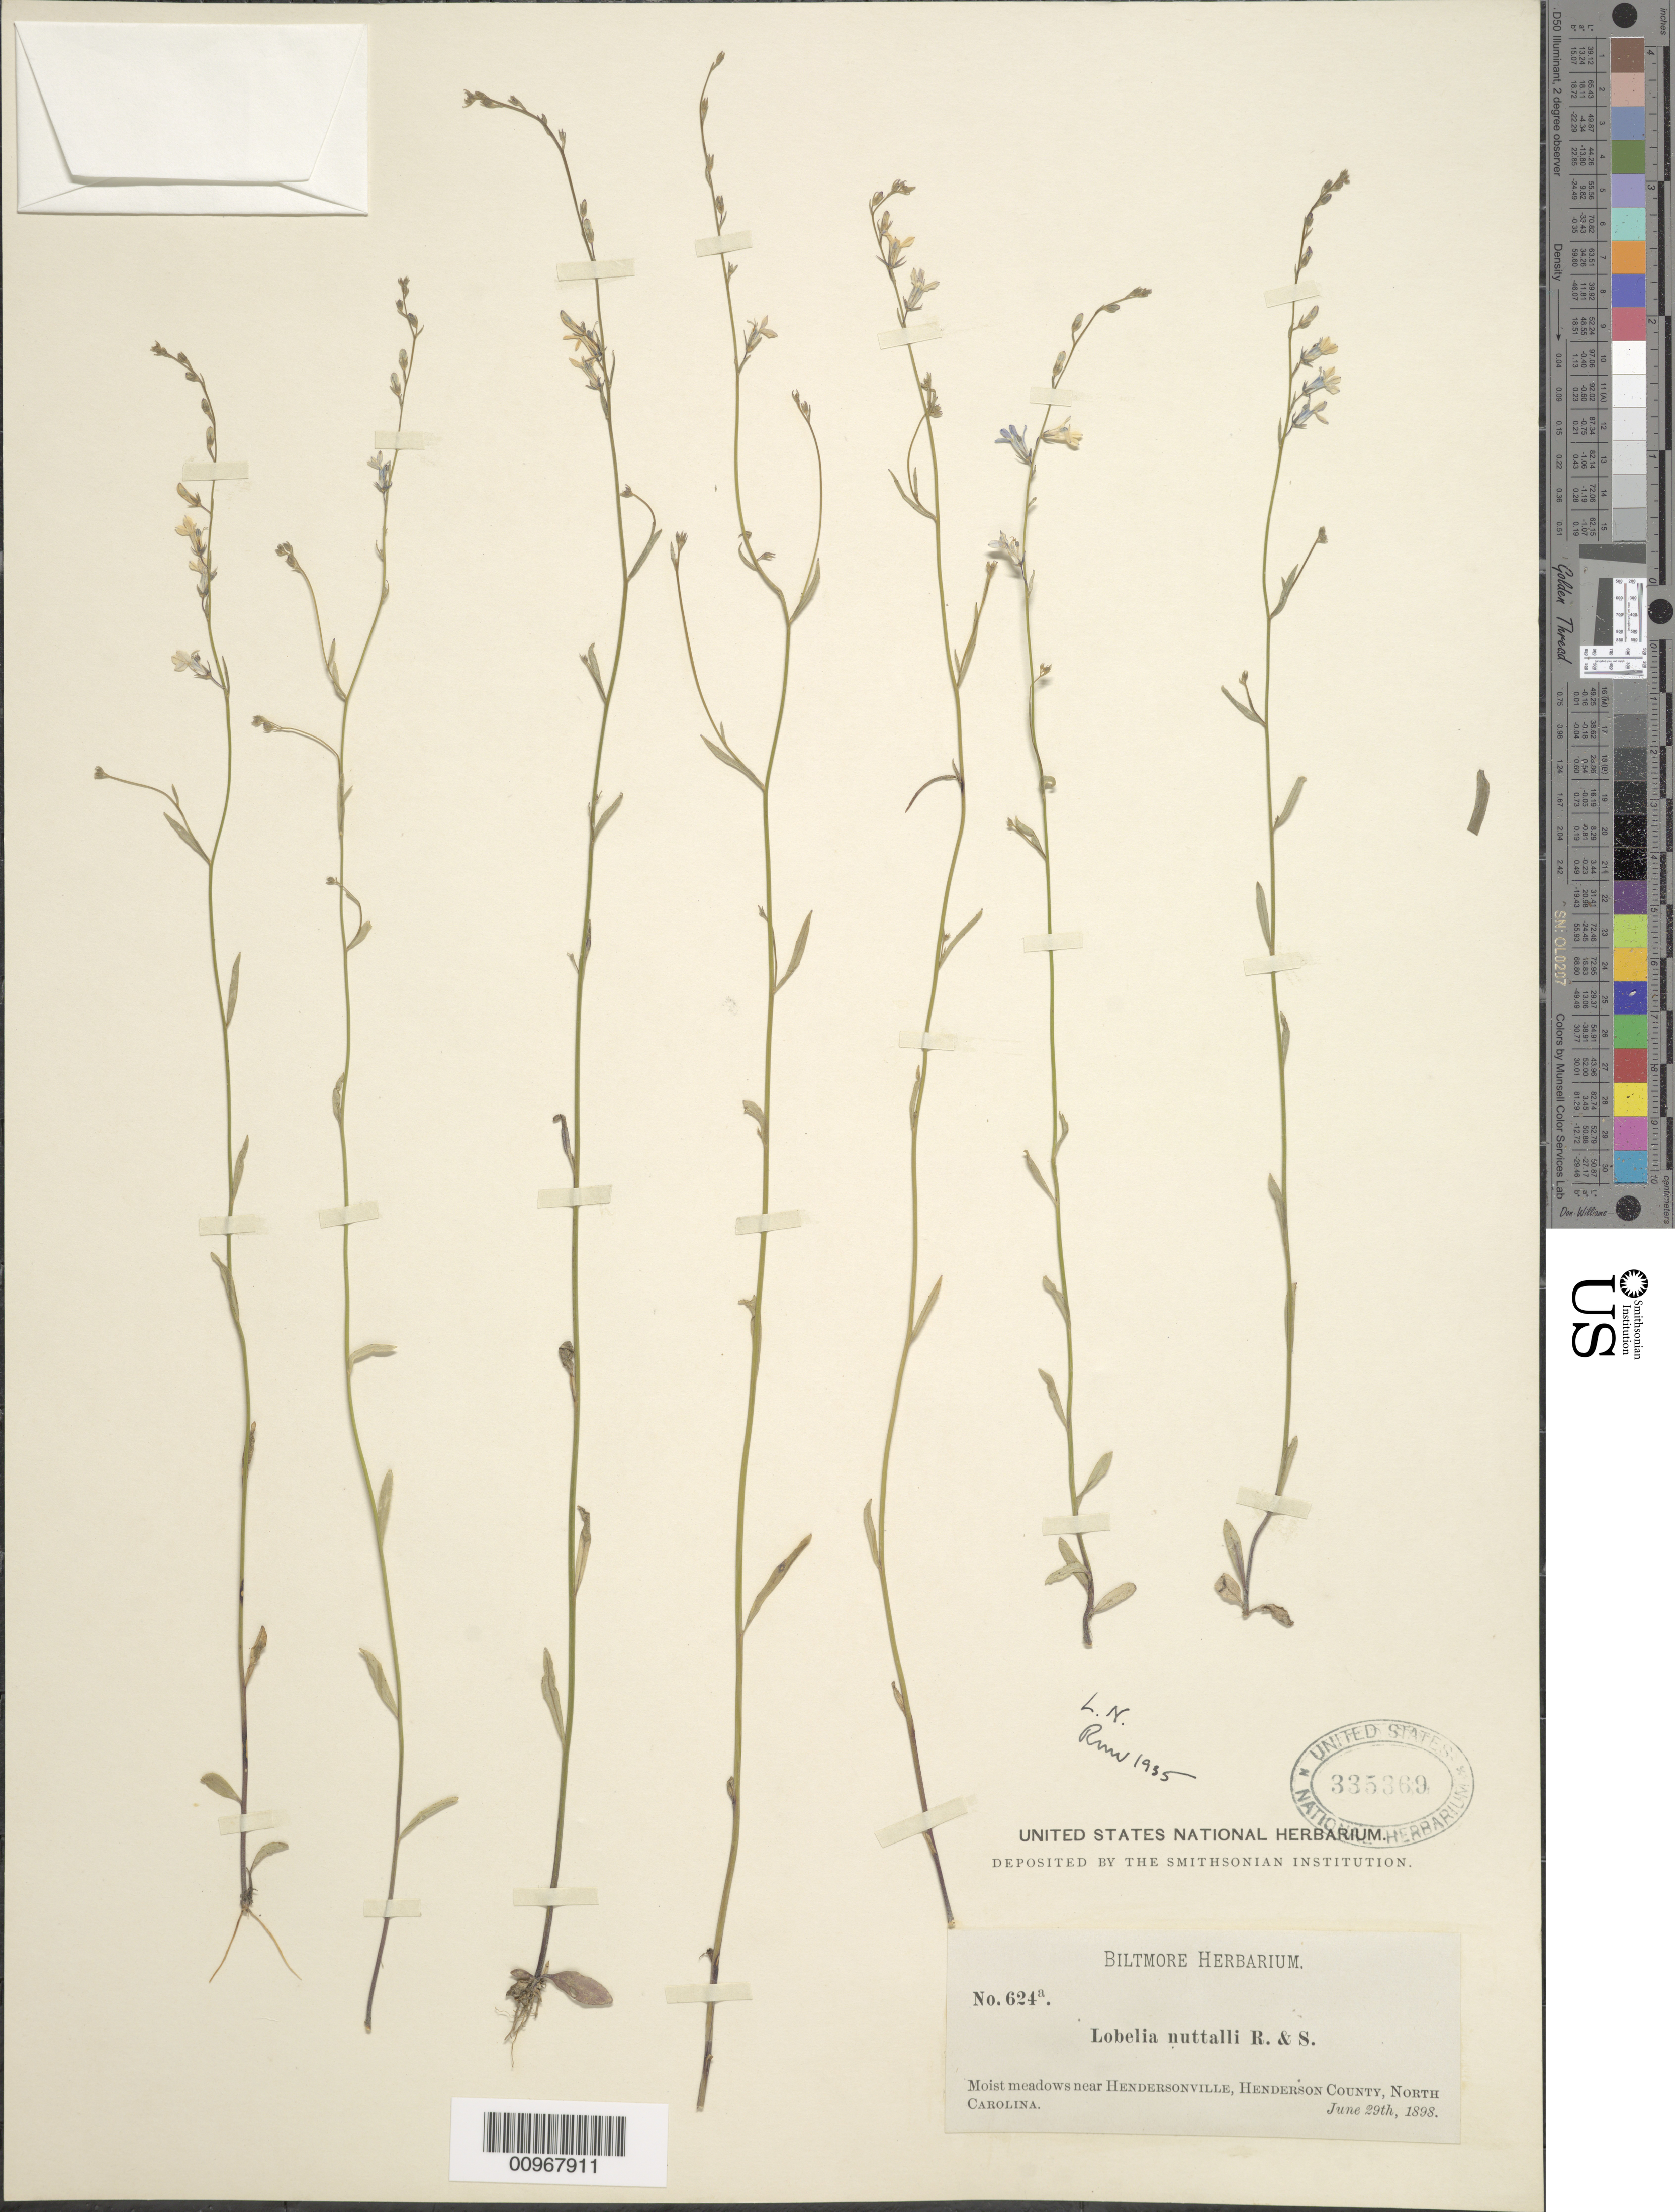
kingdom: Plantae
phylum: Tracheophyta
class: Magnoliopsida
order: Asterales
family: Campanulaceae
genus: Lobelia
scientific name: Lobelia nuttallii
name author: Schult.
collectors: ex herb. Biltmore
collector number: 624a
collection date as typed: June 29th, 1898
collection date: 1898-06-29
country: United States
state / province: North Carolina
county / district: Henderson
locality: Hendersonville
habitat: moist meadows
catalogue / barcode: US 335369